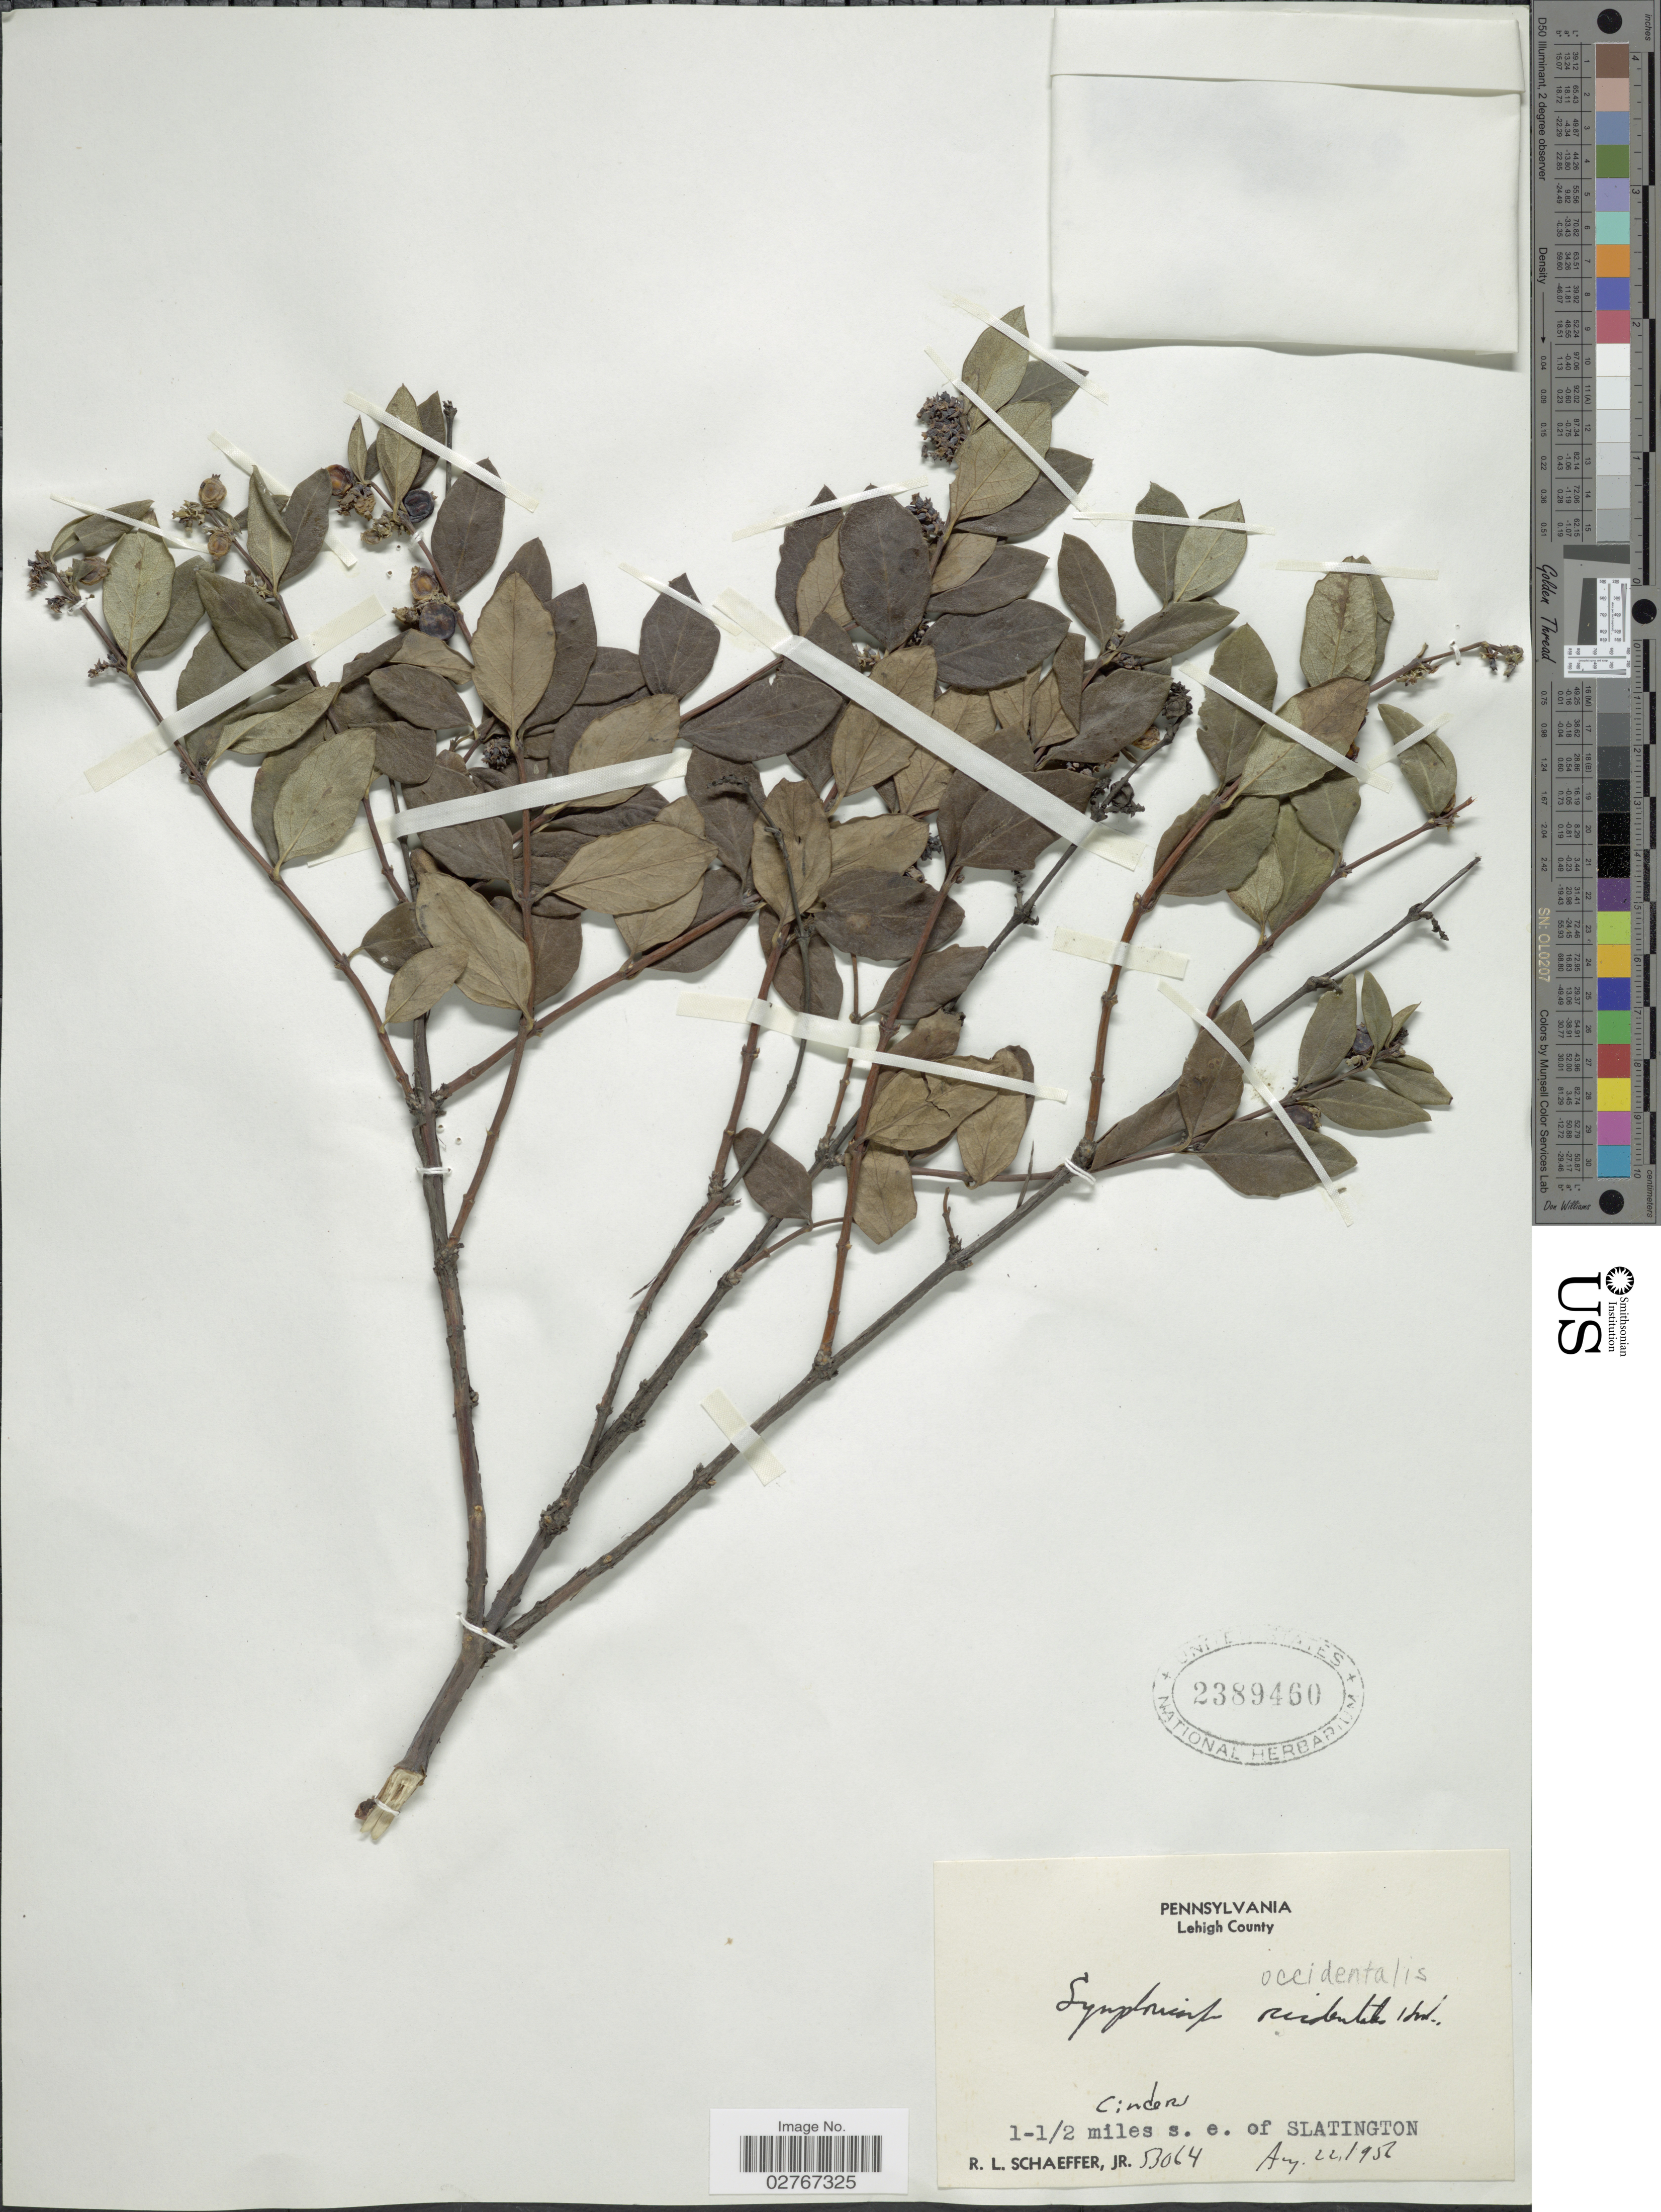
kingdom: Plantae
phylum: Tracheophyta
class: Magnoliopsida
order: Dipsacales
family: Caprifoliaceae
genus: Symphoricarpos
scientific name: Symphoricarpos occidentalis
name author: (R. Br.) Hook.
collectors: R. L. Schaeffer Jr.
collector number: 53064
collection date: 1956-08-22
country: United States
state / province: Pennsylvania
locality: Lehigh County. 1-½ miles s.e. of Slatington.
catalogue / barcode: US 2389460